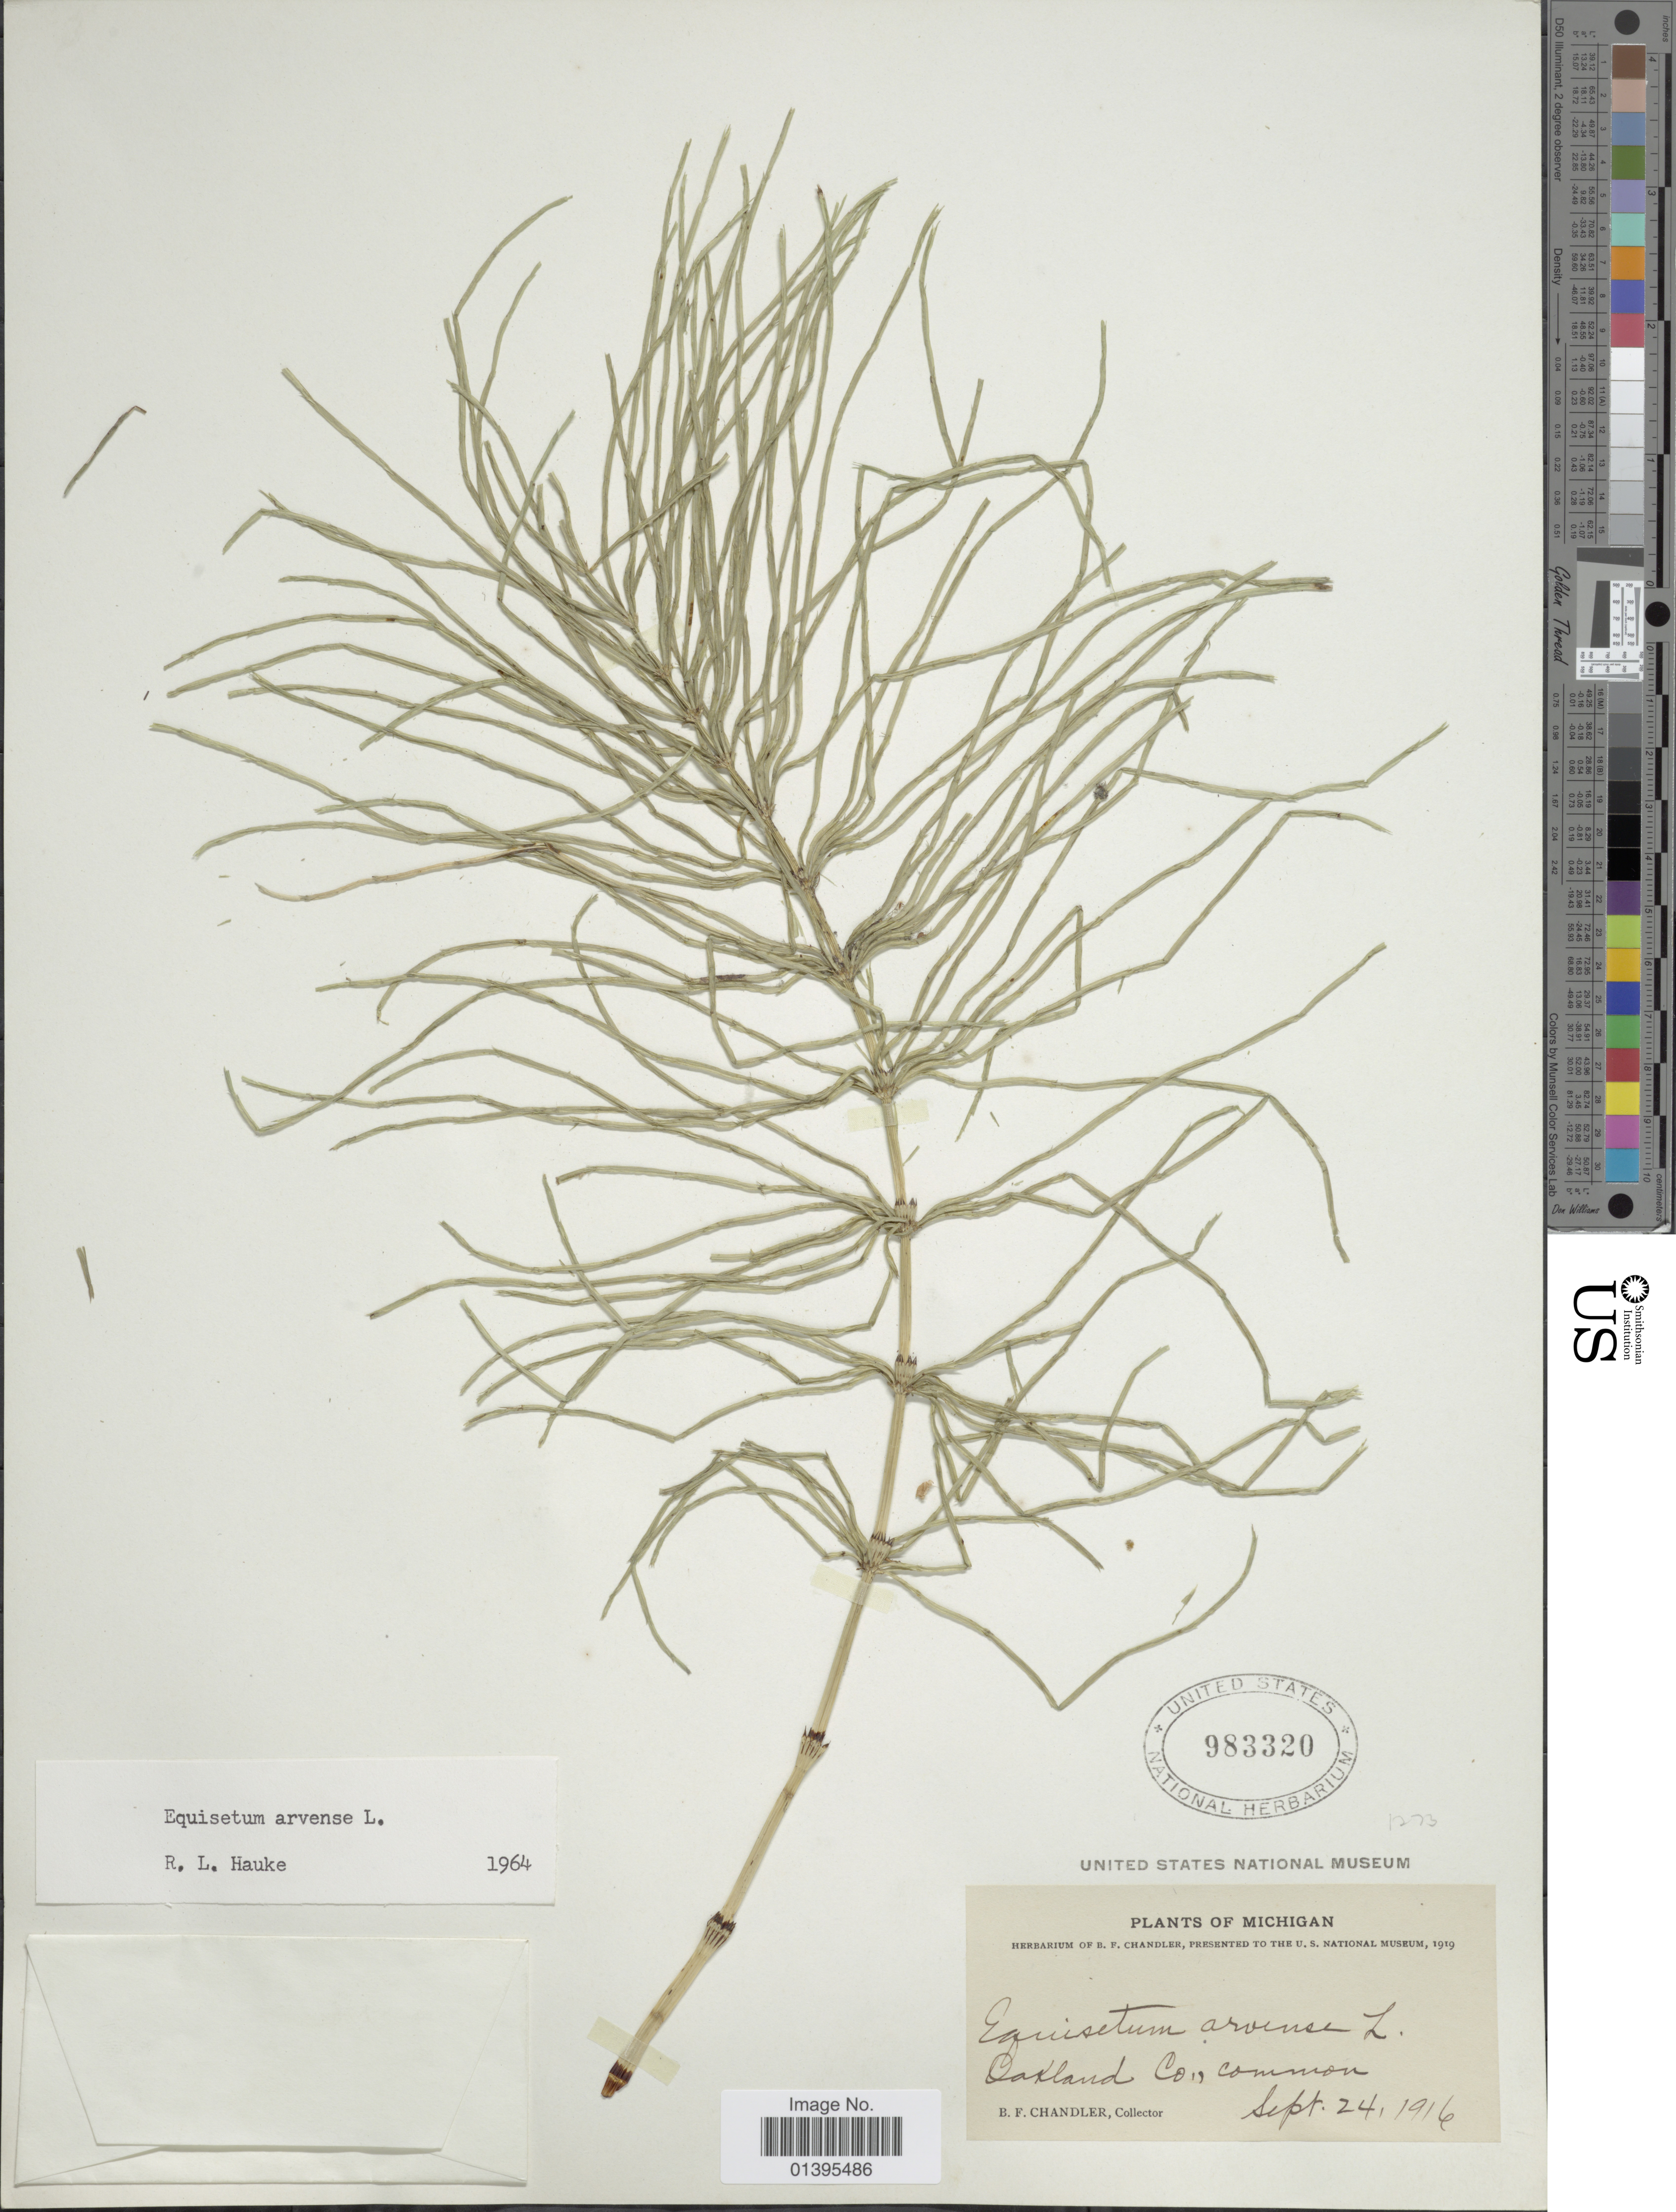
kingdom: Plantae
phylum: Tracheophyta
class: Polypodiopsida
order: Equisetales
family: Equisetaceae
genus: Equisetum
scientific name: Equisetum arvense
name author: L.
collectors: B. F. Chandler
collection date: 1916-09-24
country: United States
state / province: Michigan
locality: Oakland co.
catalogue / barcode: US 983320